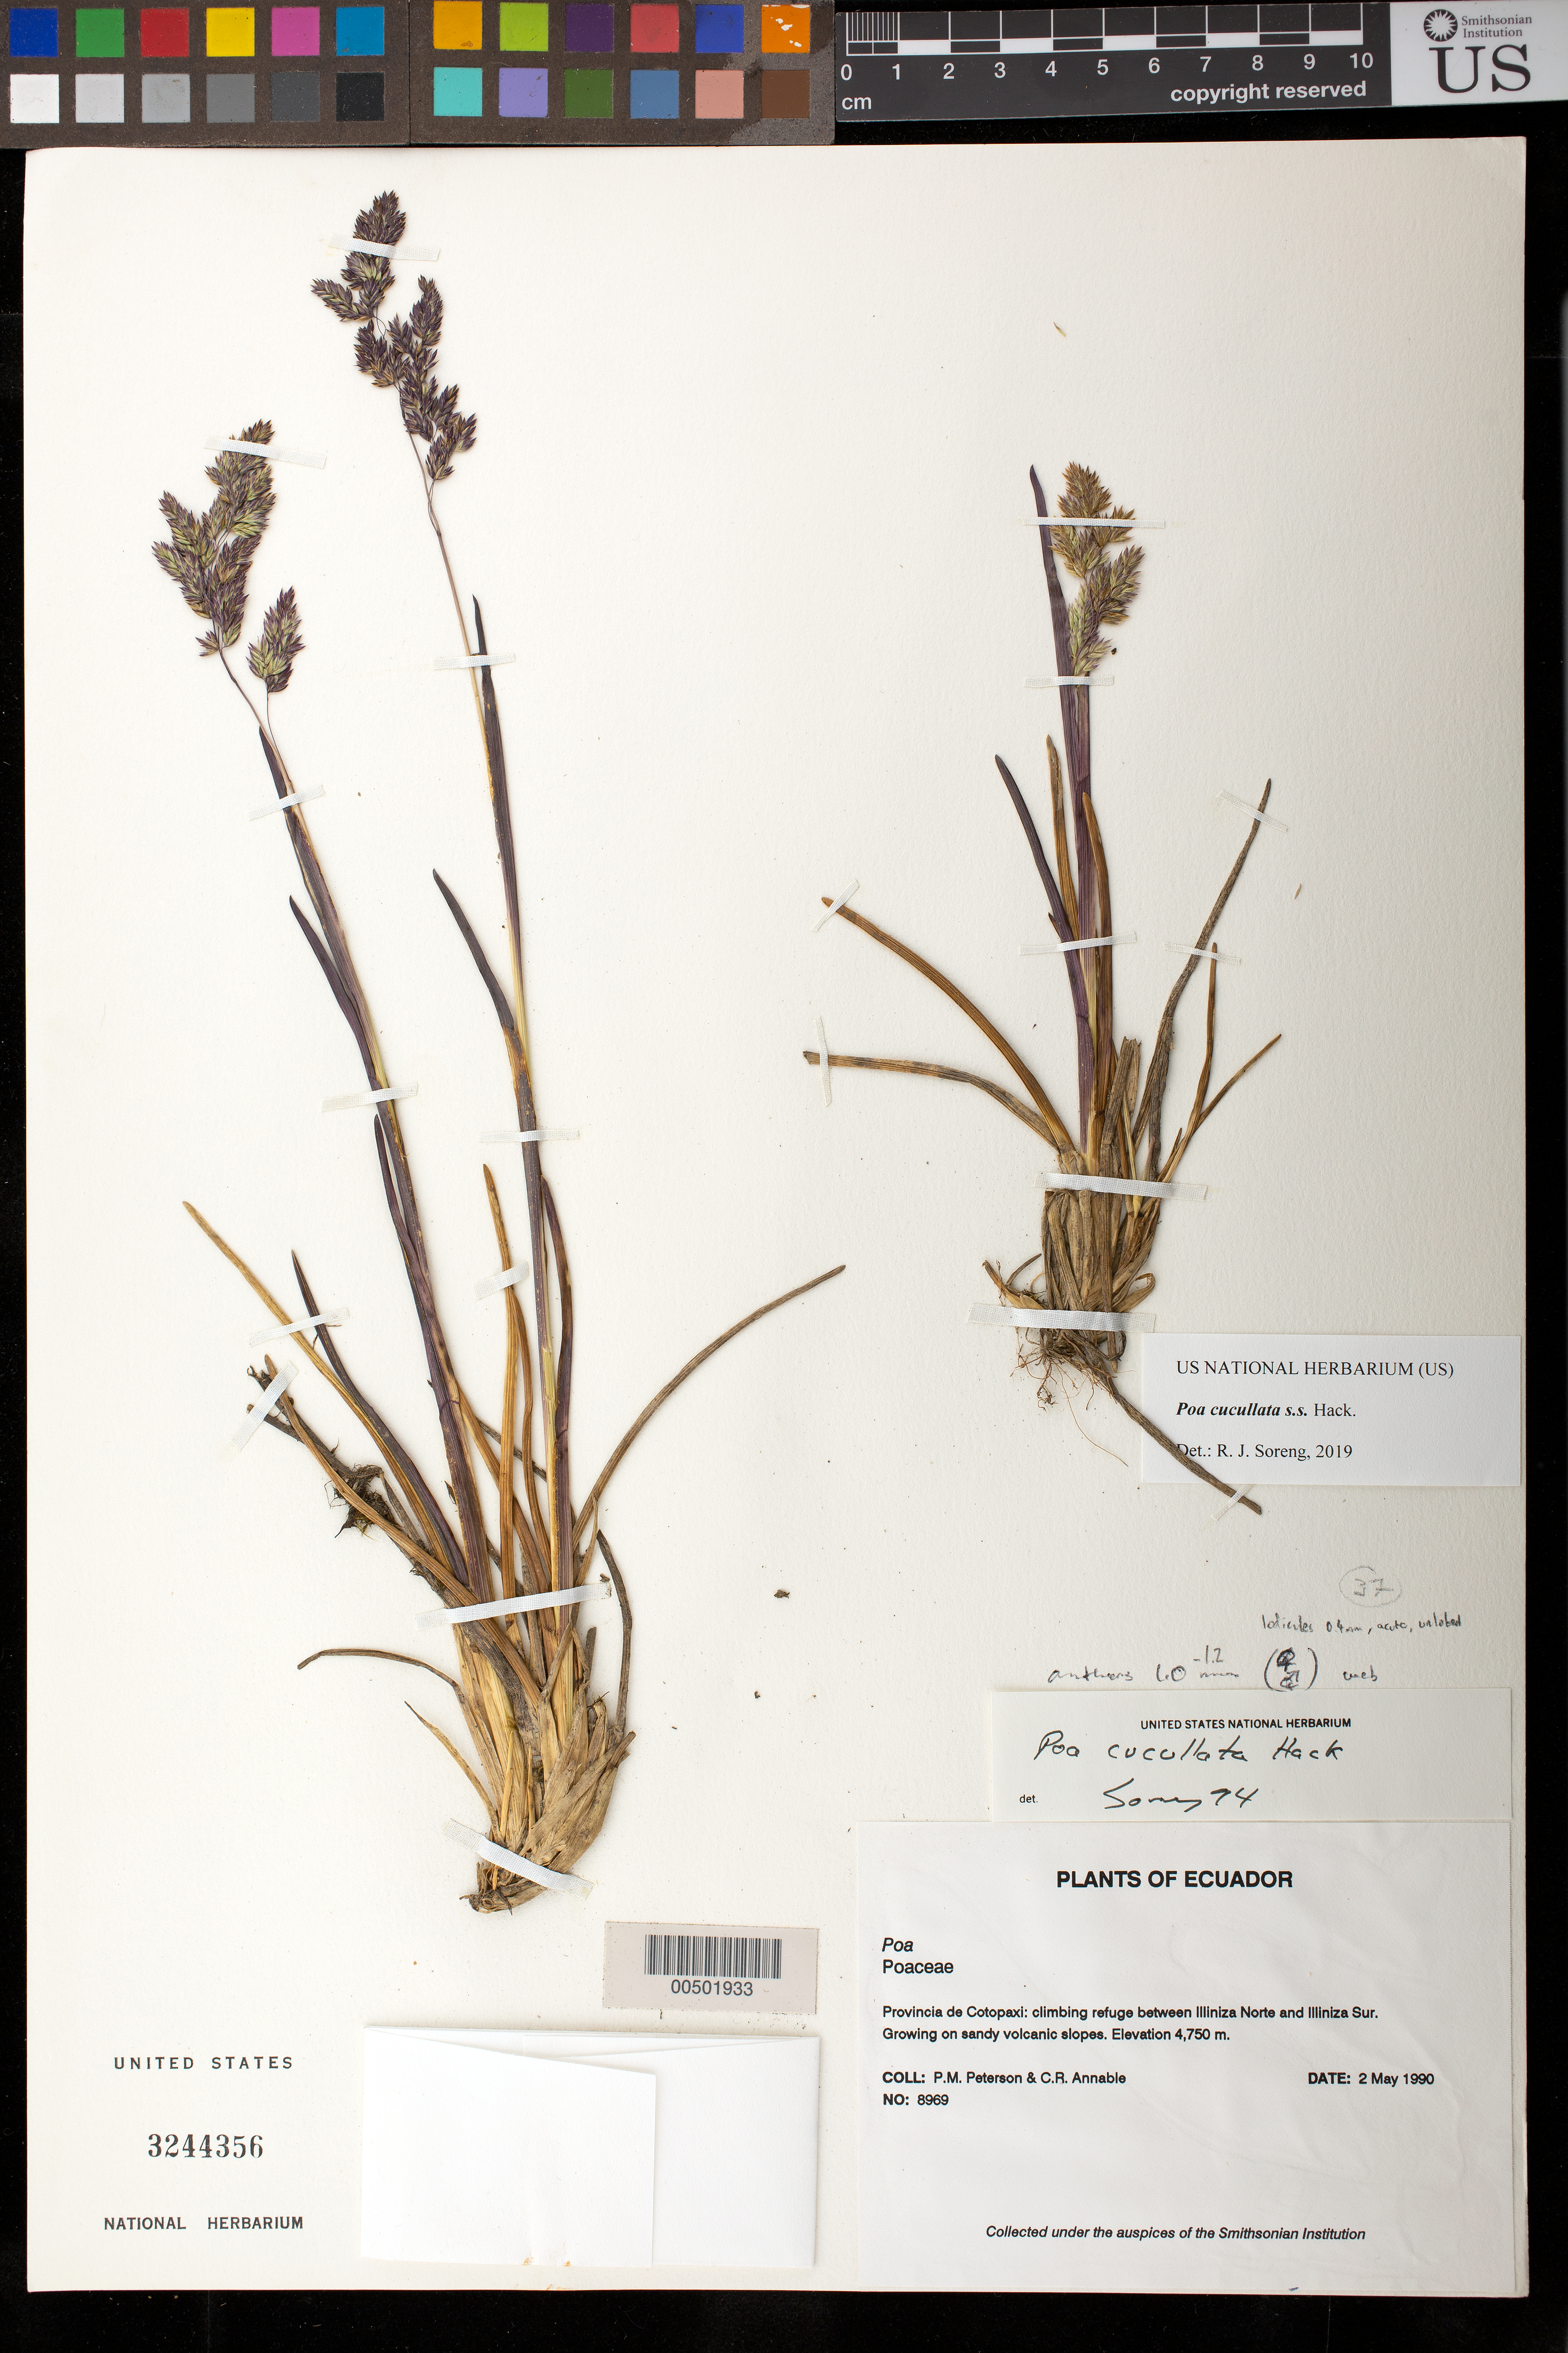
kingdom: Plantae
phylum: Tracheophyta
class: Liliopsida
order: Poales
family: Poaceae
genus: Poa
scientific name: Poa cucullata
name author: Hack. in Sodiro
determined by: Soreng, Robert J., Research Associate (BOT), Smithsonian Institution - National Museum of Natural History (UNITED STATES)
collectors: P. M. Peterson & C. R. Annable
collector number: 08969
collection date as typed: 02 May 1990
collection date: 1990-05-02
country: Ecuador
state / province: Cotopaxi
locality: Climbing refuge between Illiniza Norte and Illiniza Sur.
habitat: Growing on sandy volcanic slopes.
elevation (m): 4750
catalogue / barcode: US 3244356